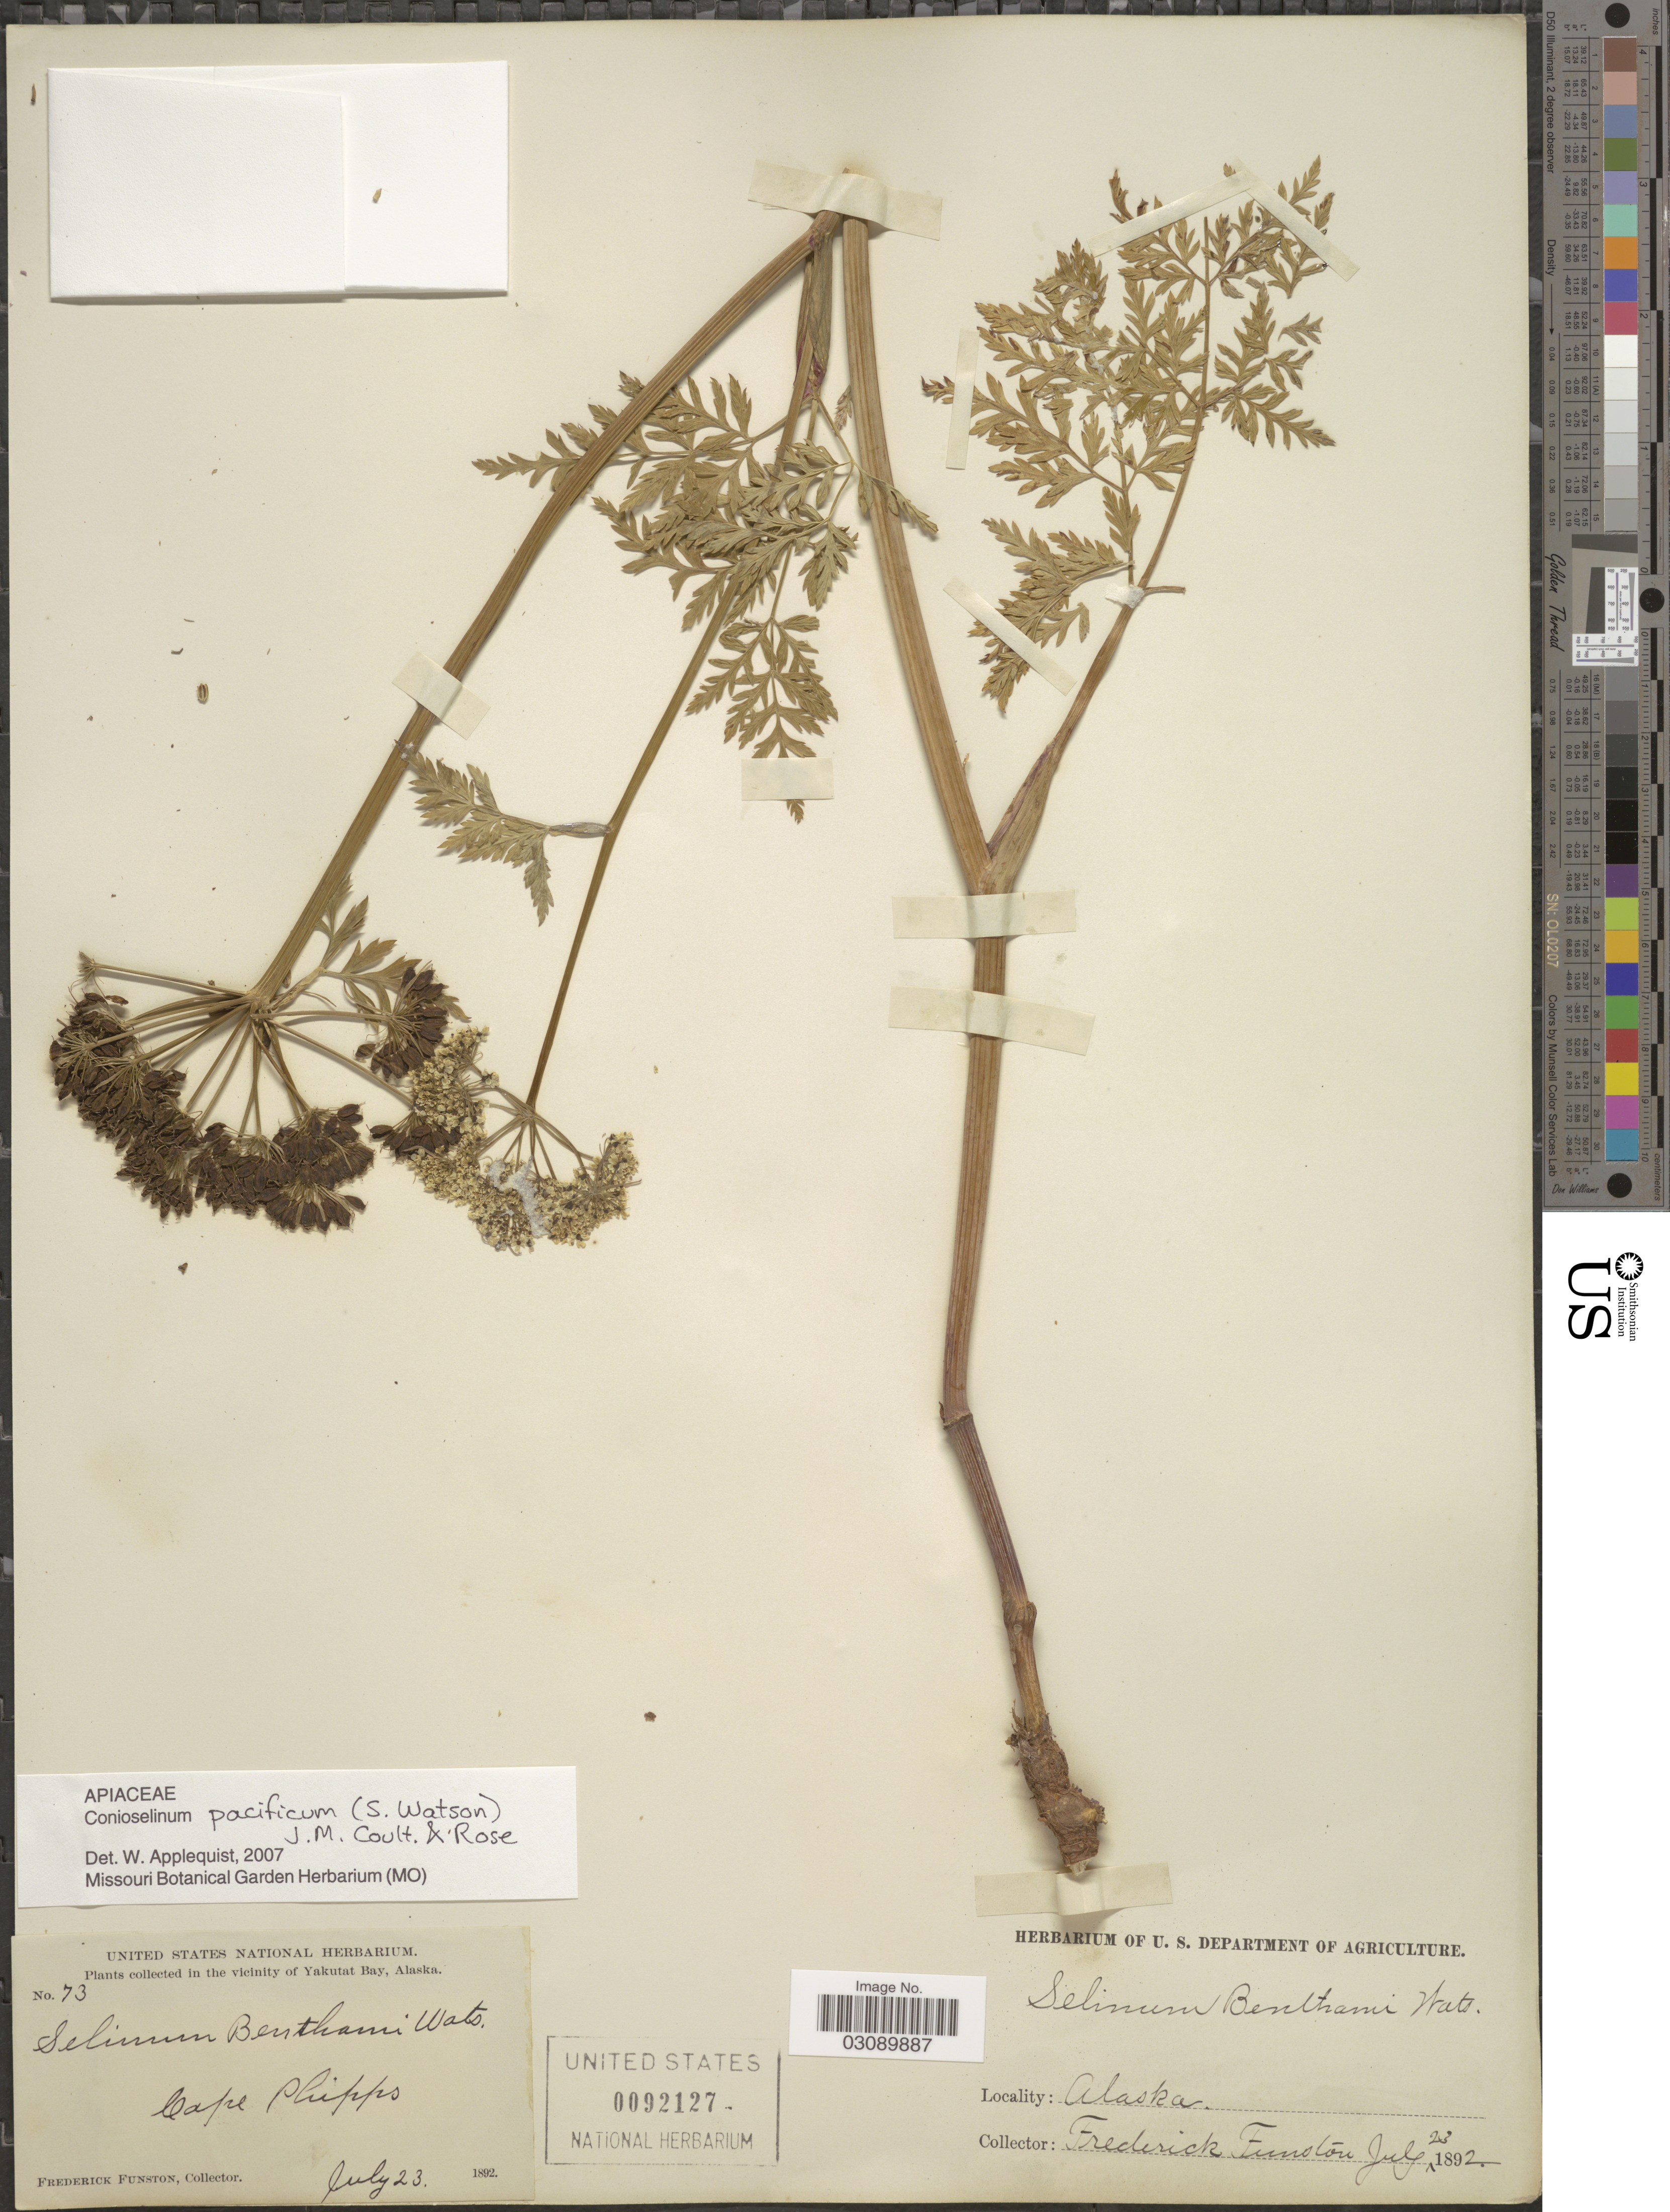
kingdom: Plantae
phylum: Tracheophyta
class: Magnoliopsida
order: Apiales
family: Apiaceae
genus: Conioselinum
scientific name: Conioselinum pacificum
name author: (S. Watson) J.M. Coult. & Rose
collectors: F. Funston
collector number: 73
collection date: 1892-07-23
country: United States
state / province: Alaska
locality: In the vicinity of Yakutat Bay. Cape Phipps.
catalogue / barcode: US 92127